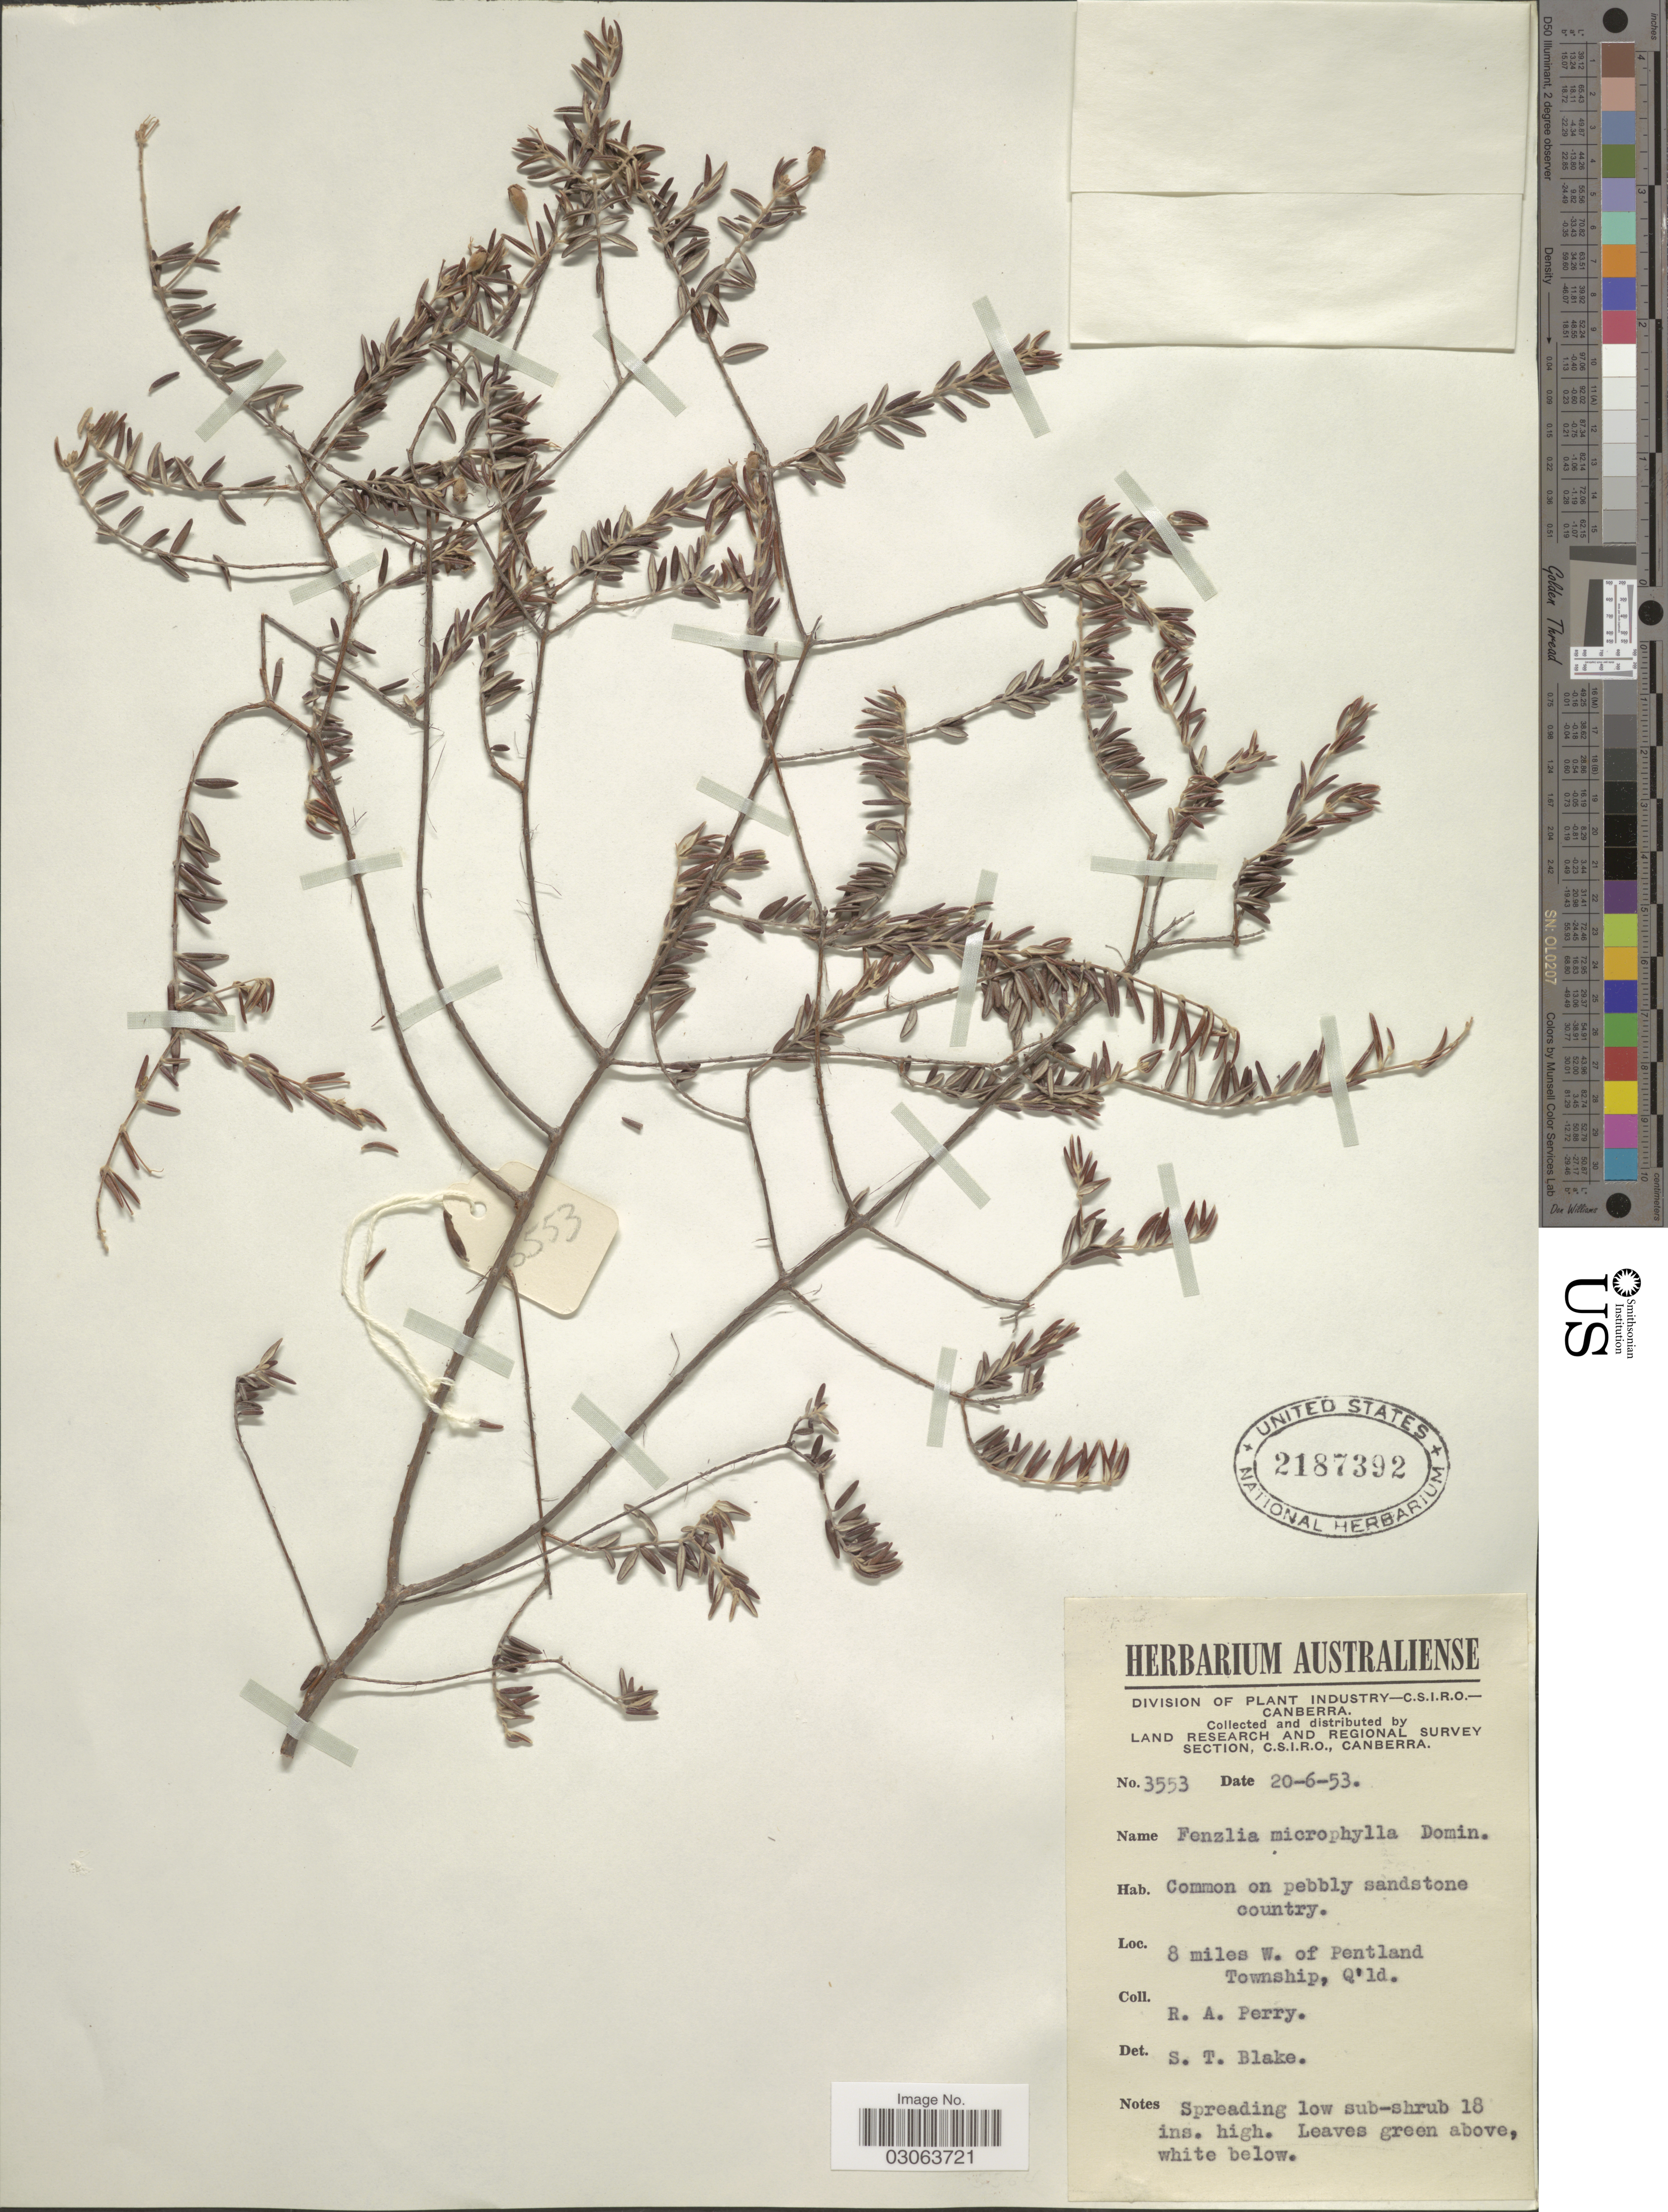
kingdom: Plantae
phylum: Tracheophyta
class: Magnoliopsida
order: Myrtales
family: Myrtaceae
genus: Myrtella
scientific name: Myrtella microphylla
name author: (Benth.) A.J. Scott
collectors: Perry, R. A.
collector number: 3553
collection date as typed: Transcribed d/m/y: 20/6/53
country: Australia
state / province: Queensland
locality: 8 miles W. of Pentland, Township.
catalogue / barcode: US 2187392